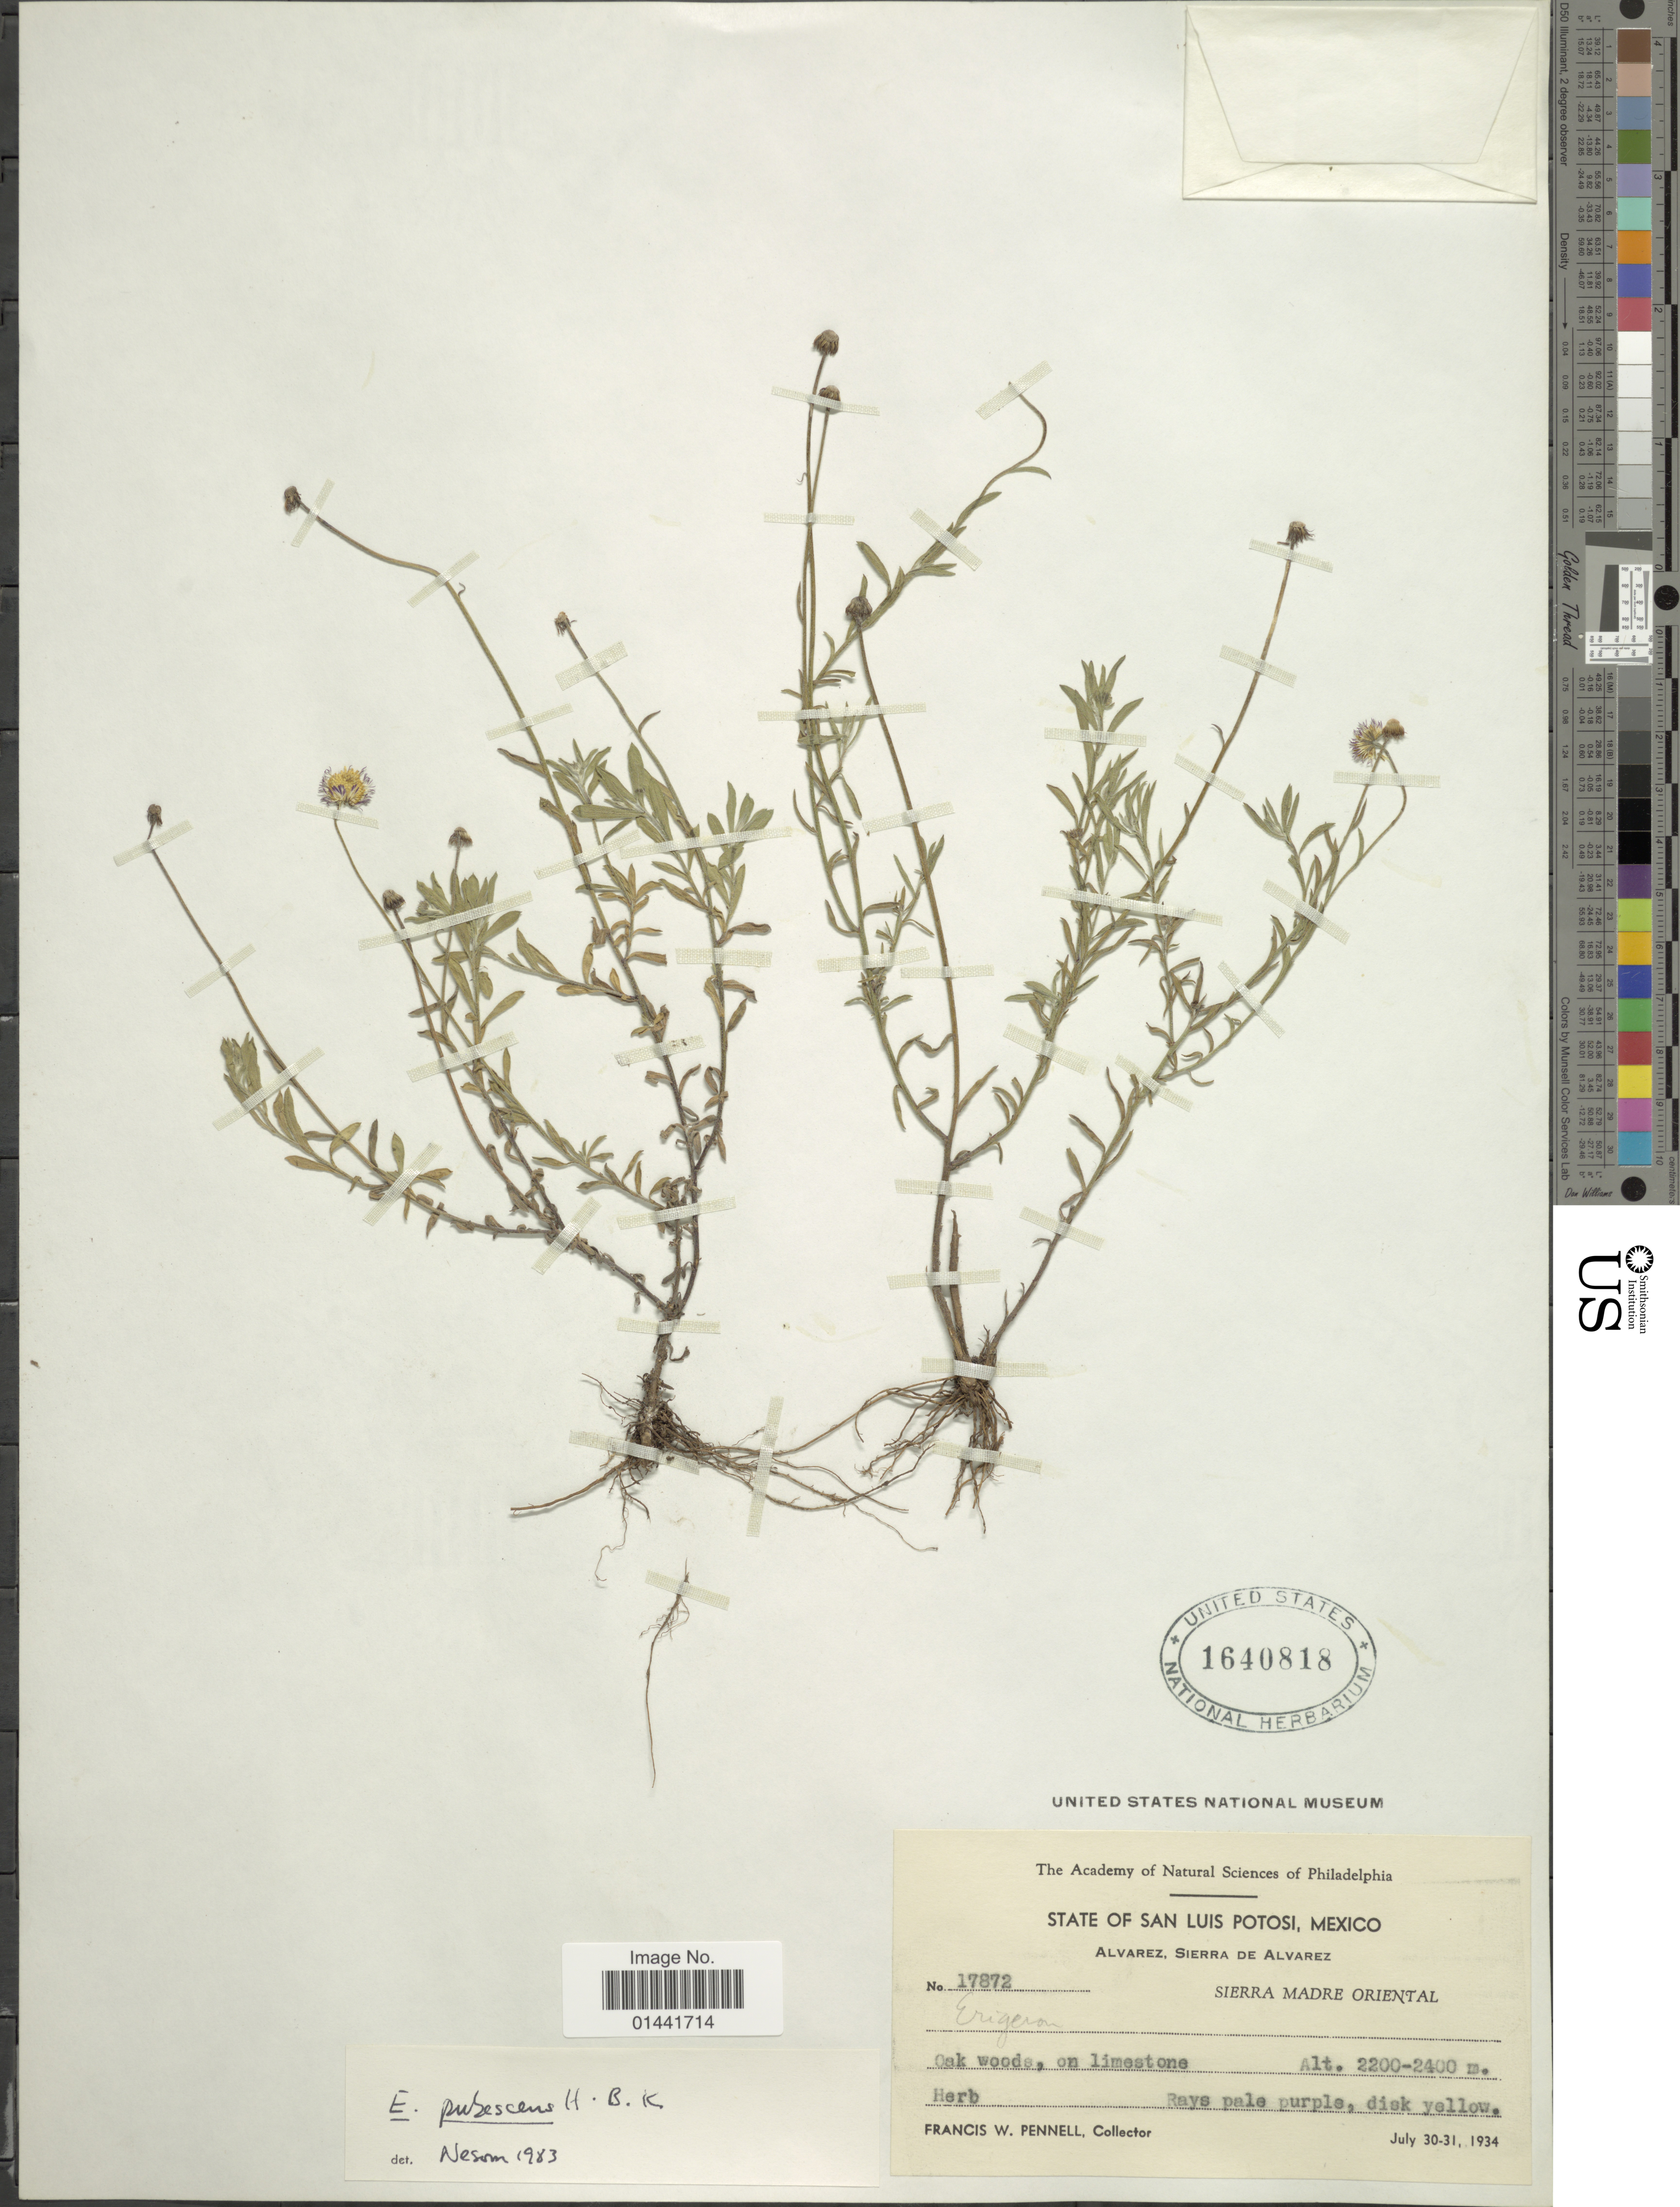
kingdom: Plantae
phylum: Tracheophyta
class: Magnoliopsida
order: Asterales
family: Asteraceae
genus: Erigeron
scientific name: Erigeron pubescens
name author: Kunth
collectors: F. W. Pennell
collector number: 17872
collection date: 1934-07-30/1934-07-31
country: Mexico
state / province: San Luis Potosí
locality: Alvarez, Sierra de Alvarez, Sierra Madre Oriental, Oak woods, on limestone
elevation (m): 2200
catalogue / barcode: US 1640818